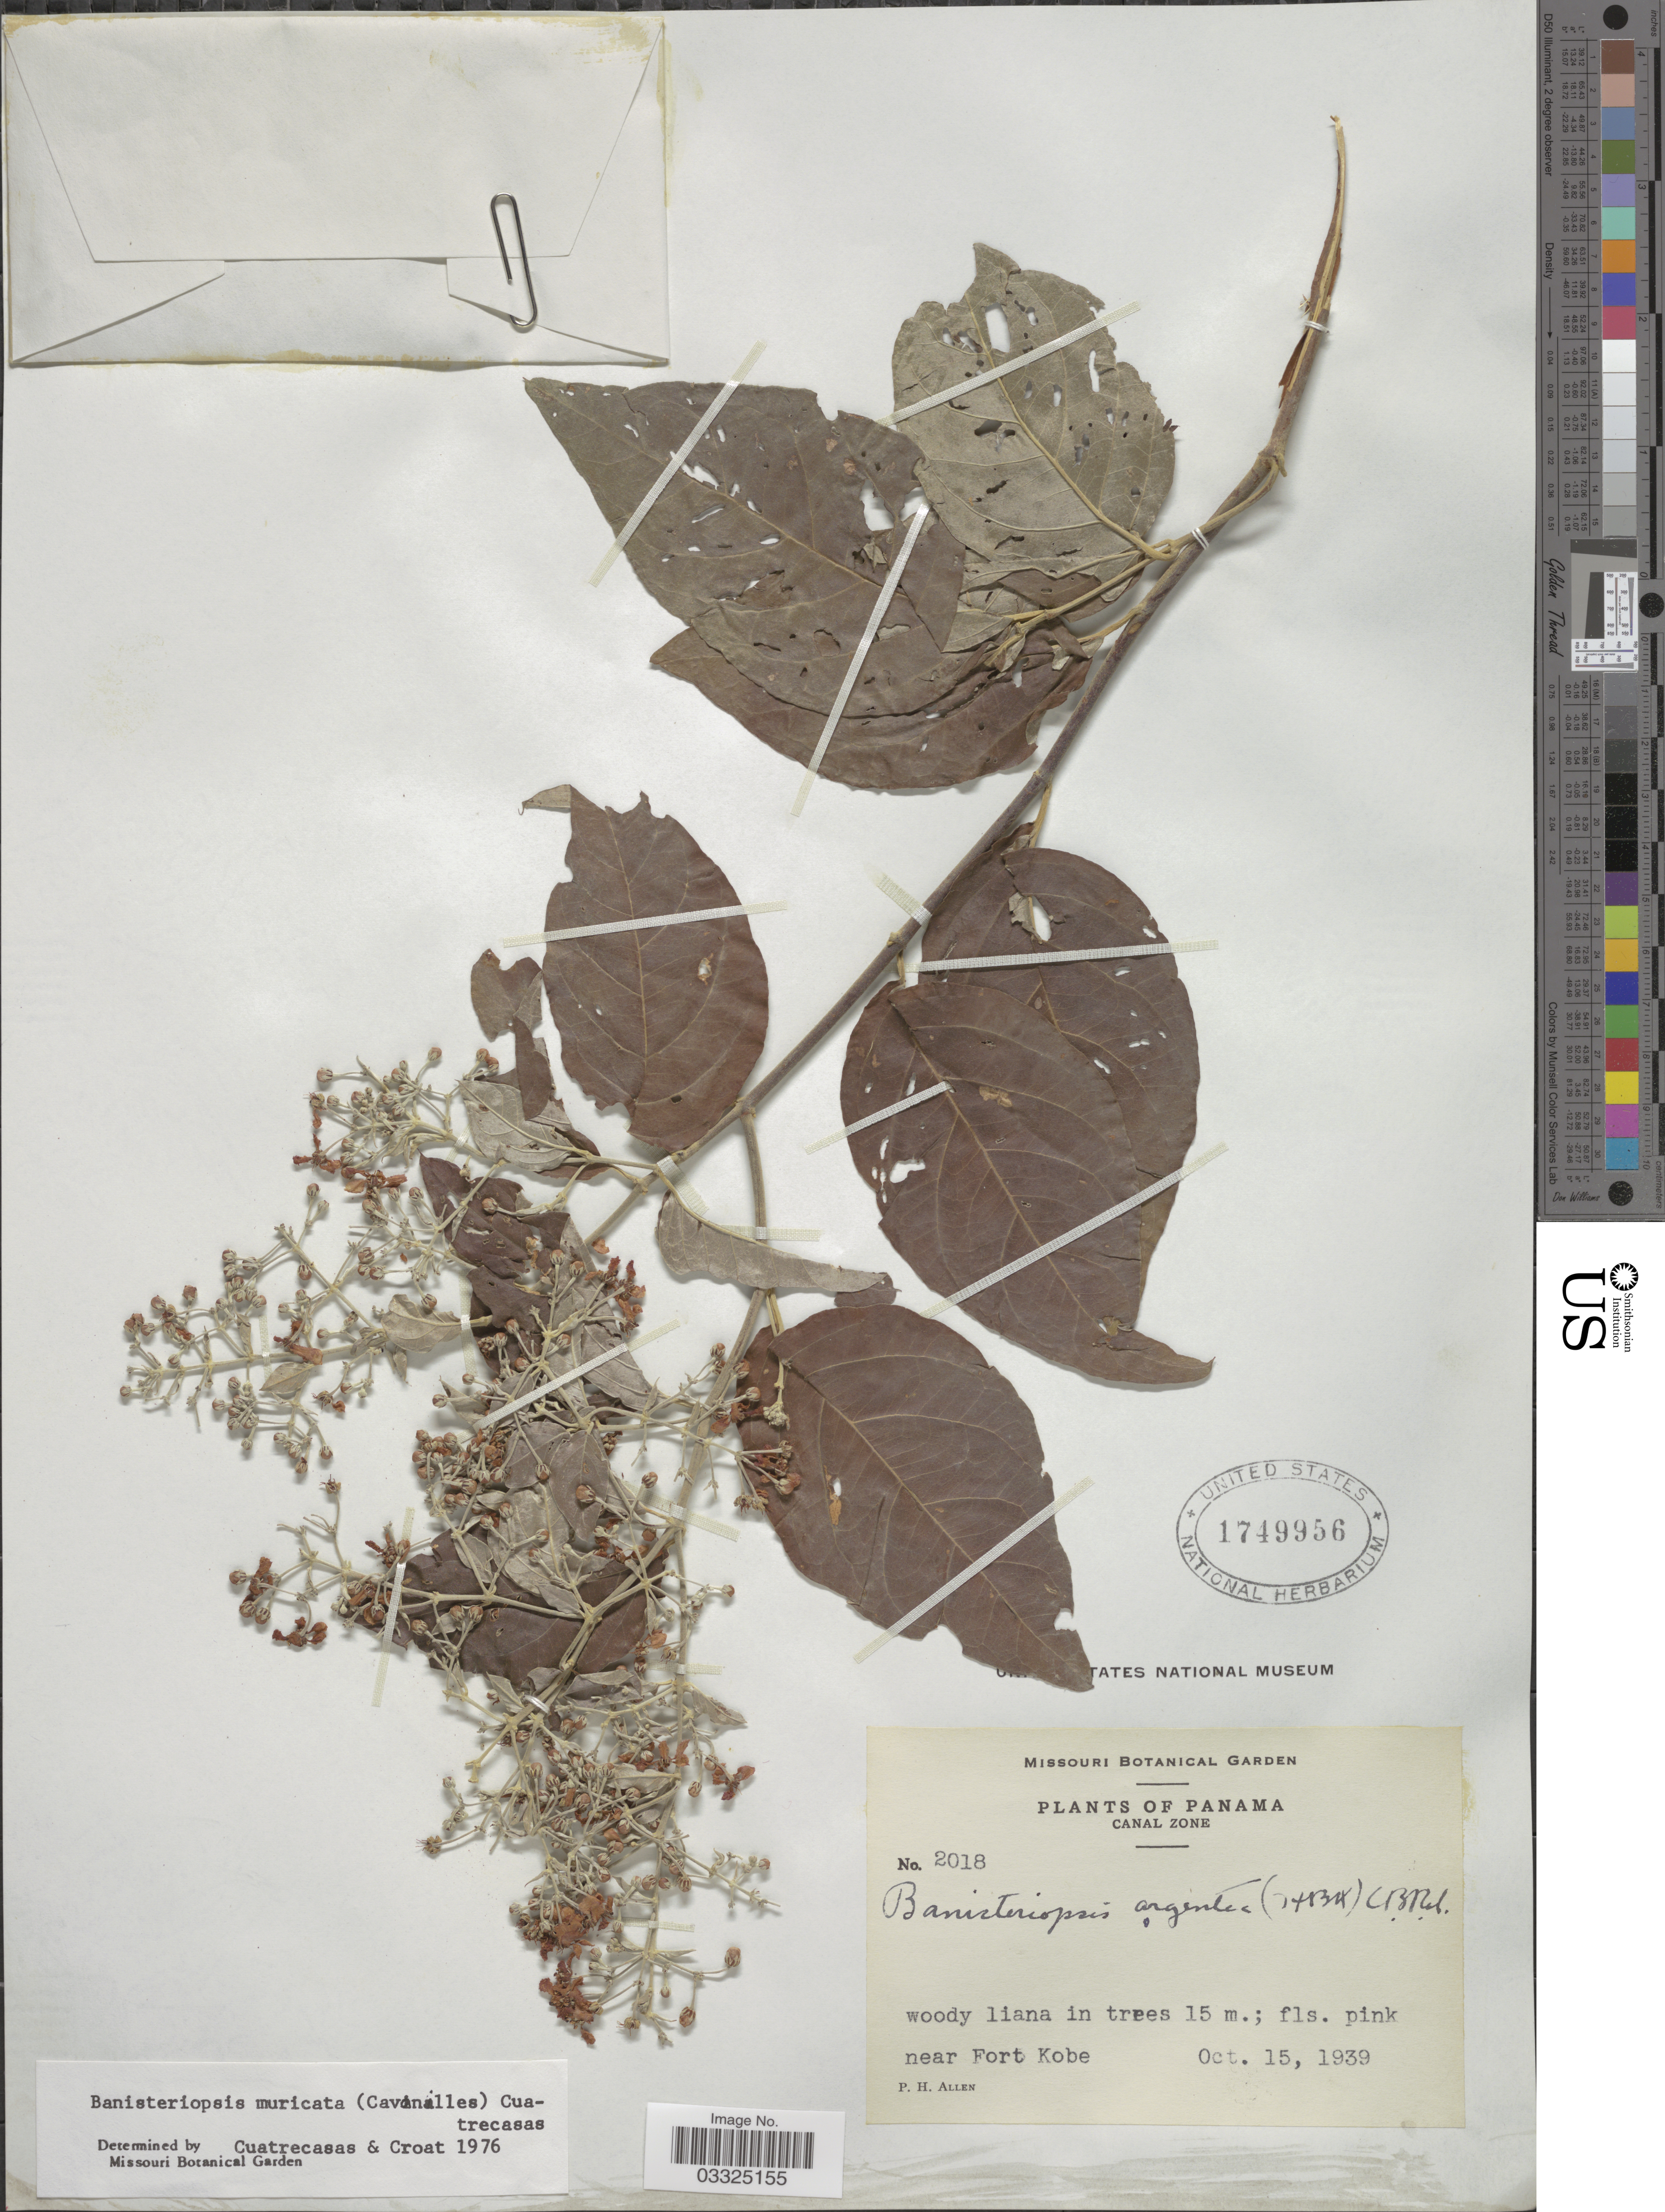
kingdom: Plantae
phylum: Tracheophyta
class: Magnoliopsida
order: Malpighiales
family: Malpighiaceae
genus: Banisteriopsis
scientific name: Banisteriopsis muricata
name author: (Cav.) Cuatrec.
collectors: P. H. Allen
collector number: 2018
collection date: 1939-10-15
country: Panama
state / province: Colón / Panamá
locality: Canal Zone, near Fort Kobe.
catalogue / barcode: US 1749956